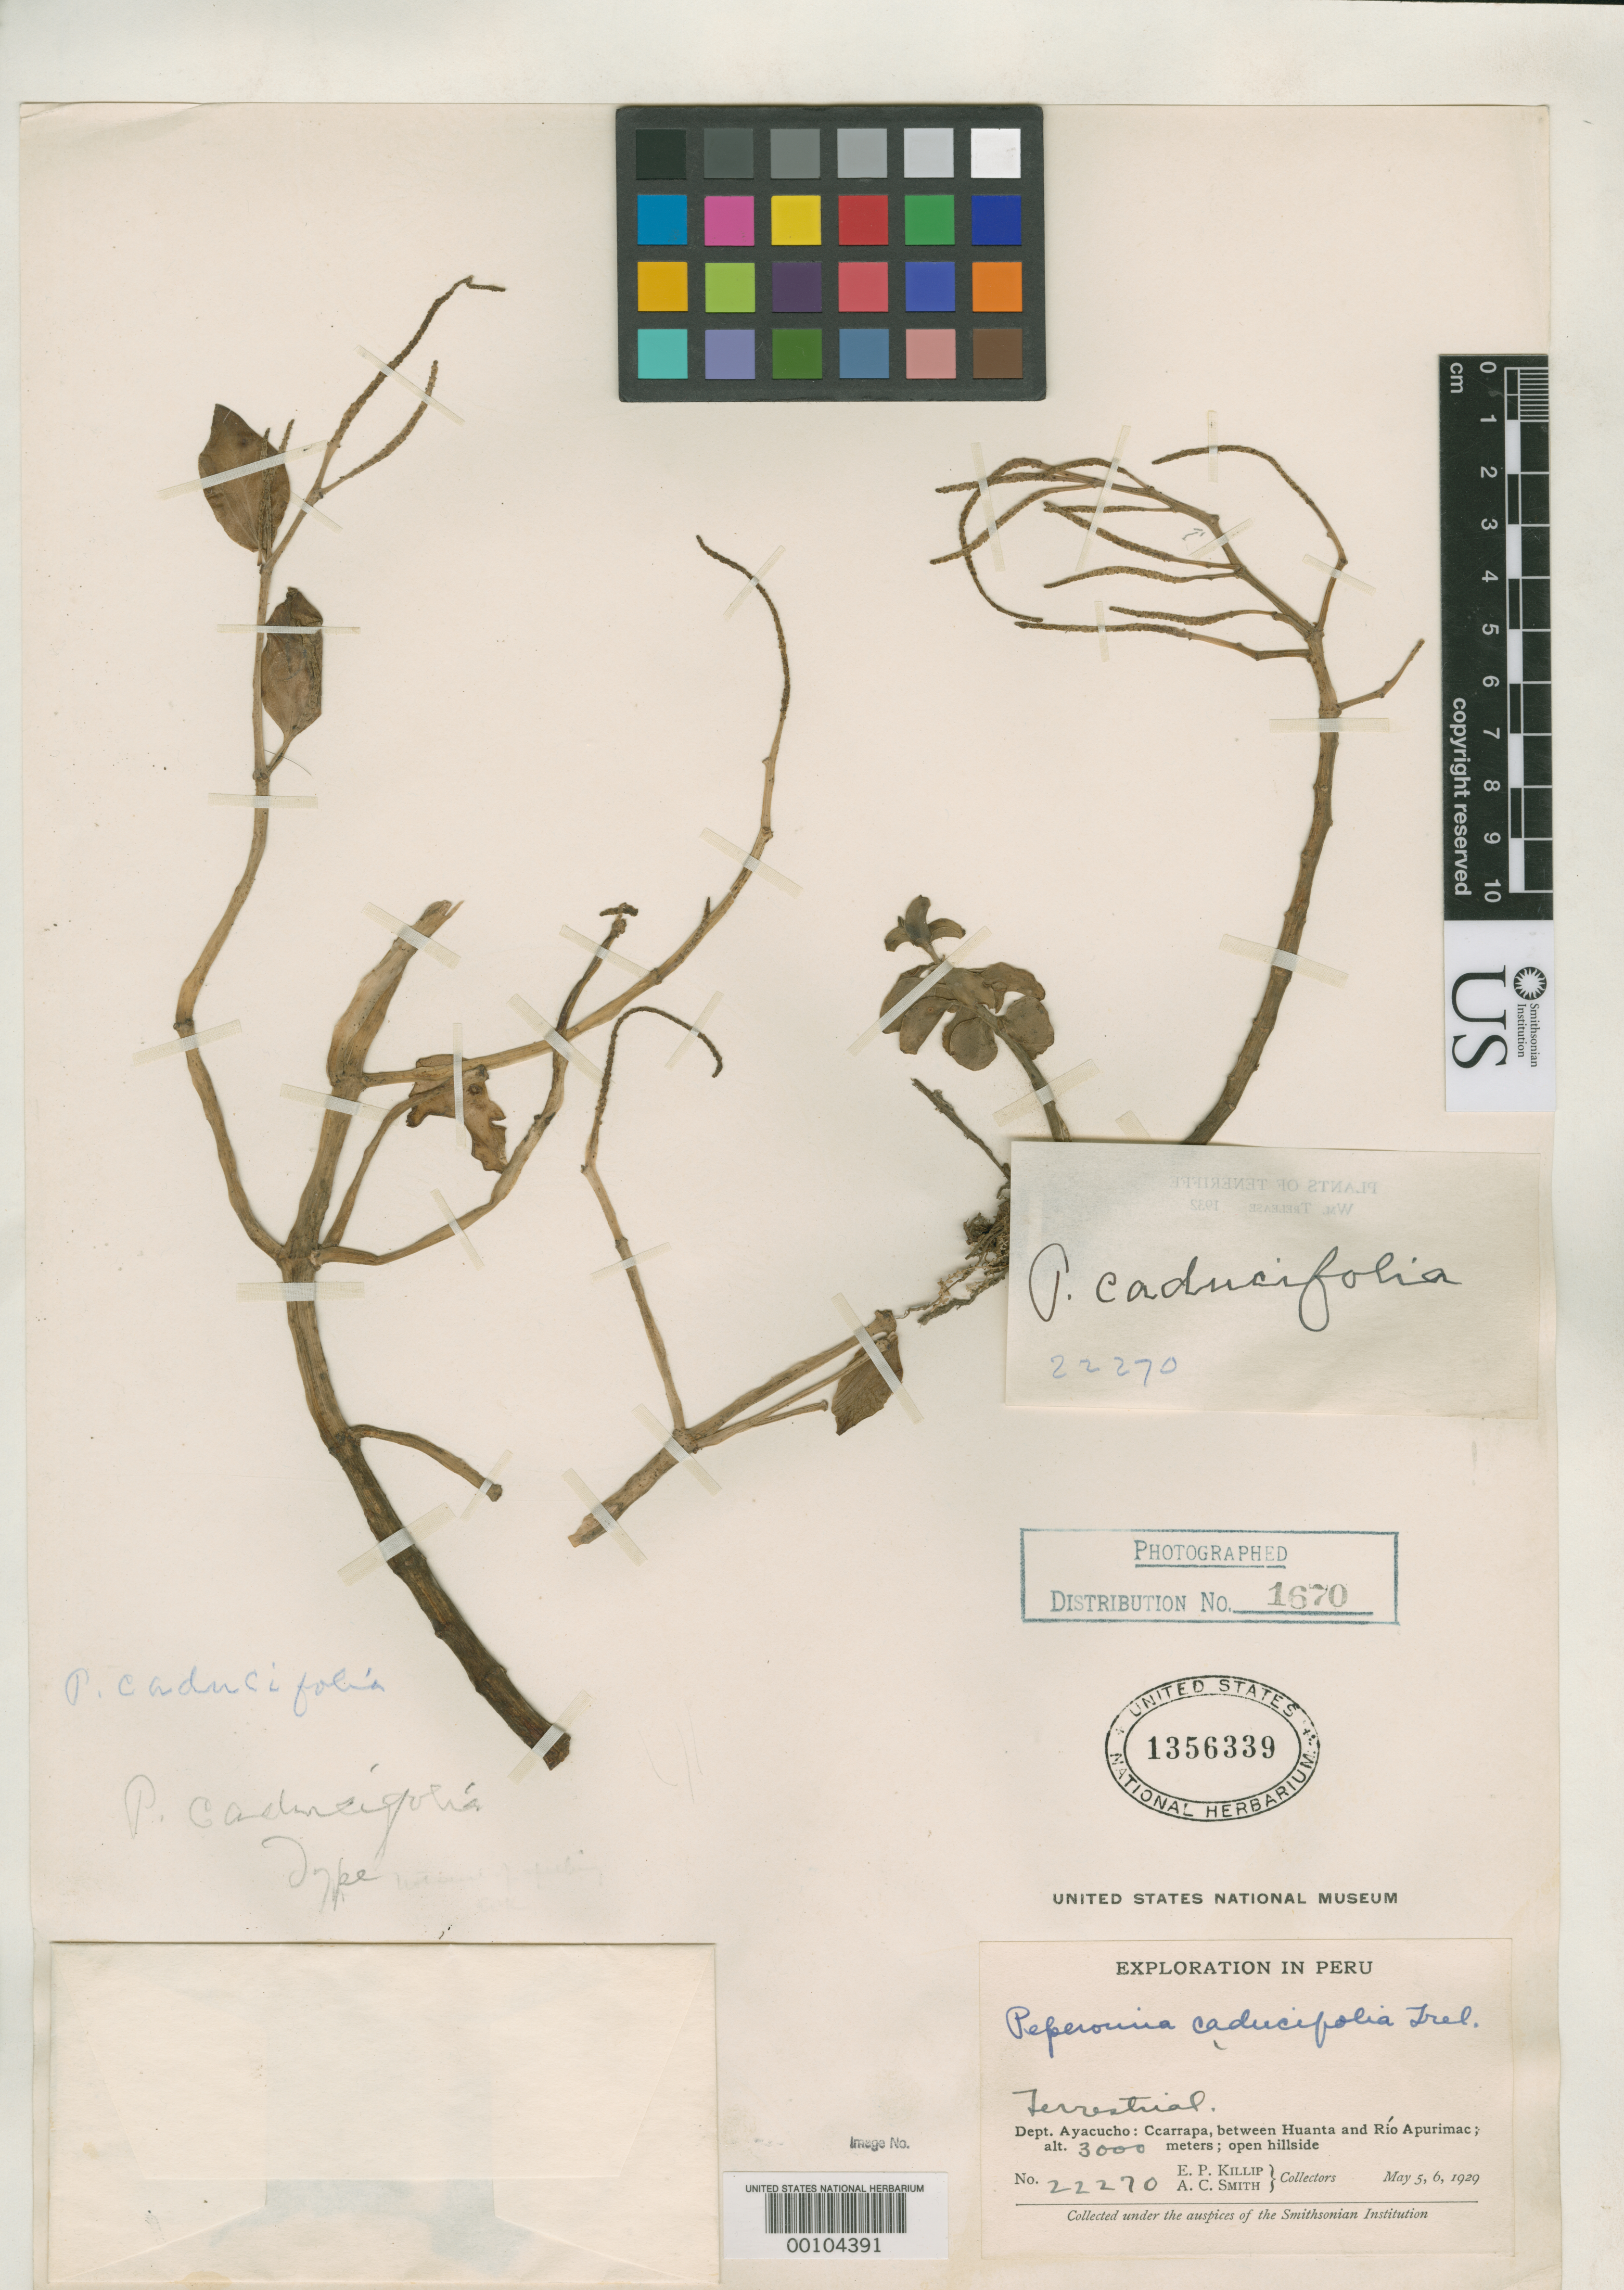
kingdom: Plantae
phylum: Tracheophyta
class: Magnoliopsida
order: Piperales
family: Piperaceae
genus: Peperomia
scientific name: Peperomia caducifolia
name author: Trel. in J.F. Macbr.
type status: Holotype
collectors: E. P. Killip & A. C. Smith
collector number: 22270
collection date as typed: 05 May 1929 and 06 May 1929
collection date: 1929-05-05,1929-05-06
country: Peru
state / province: Ayacucho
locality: Ccarrapa, between Huanta and Río Apurímac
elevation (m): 3000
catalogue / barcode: US 1356339